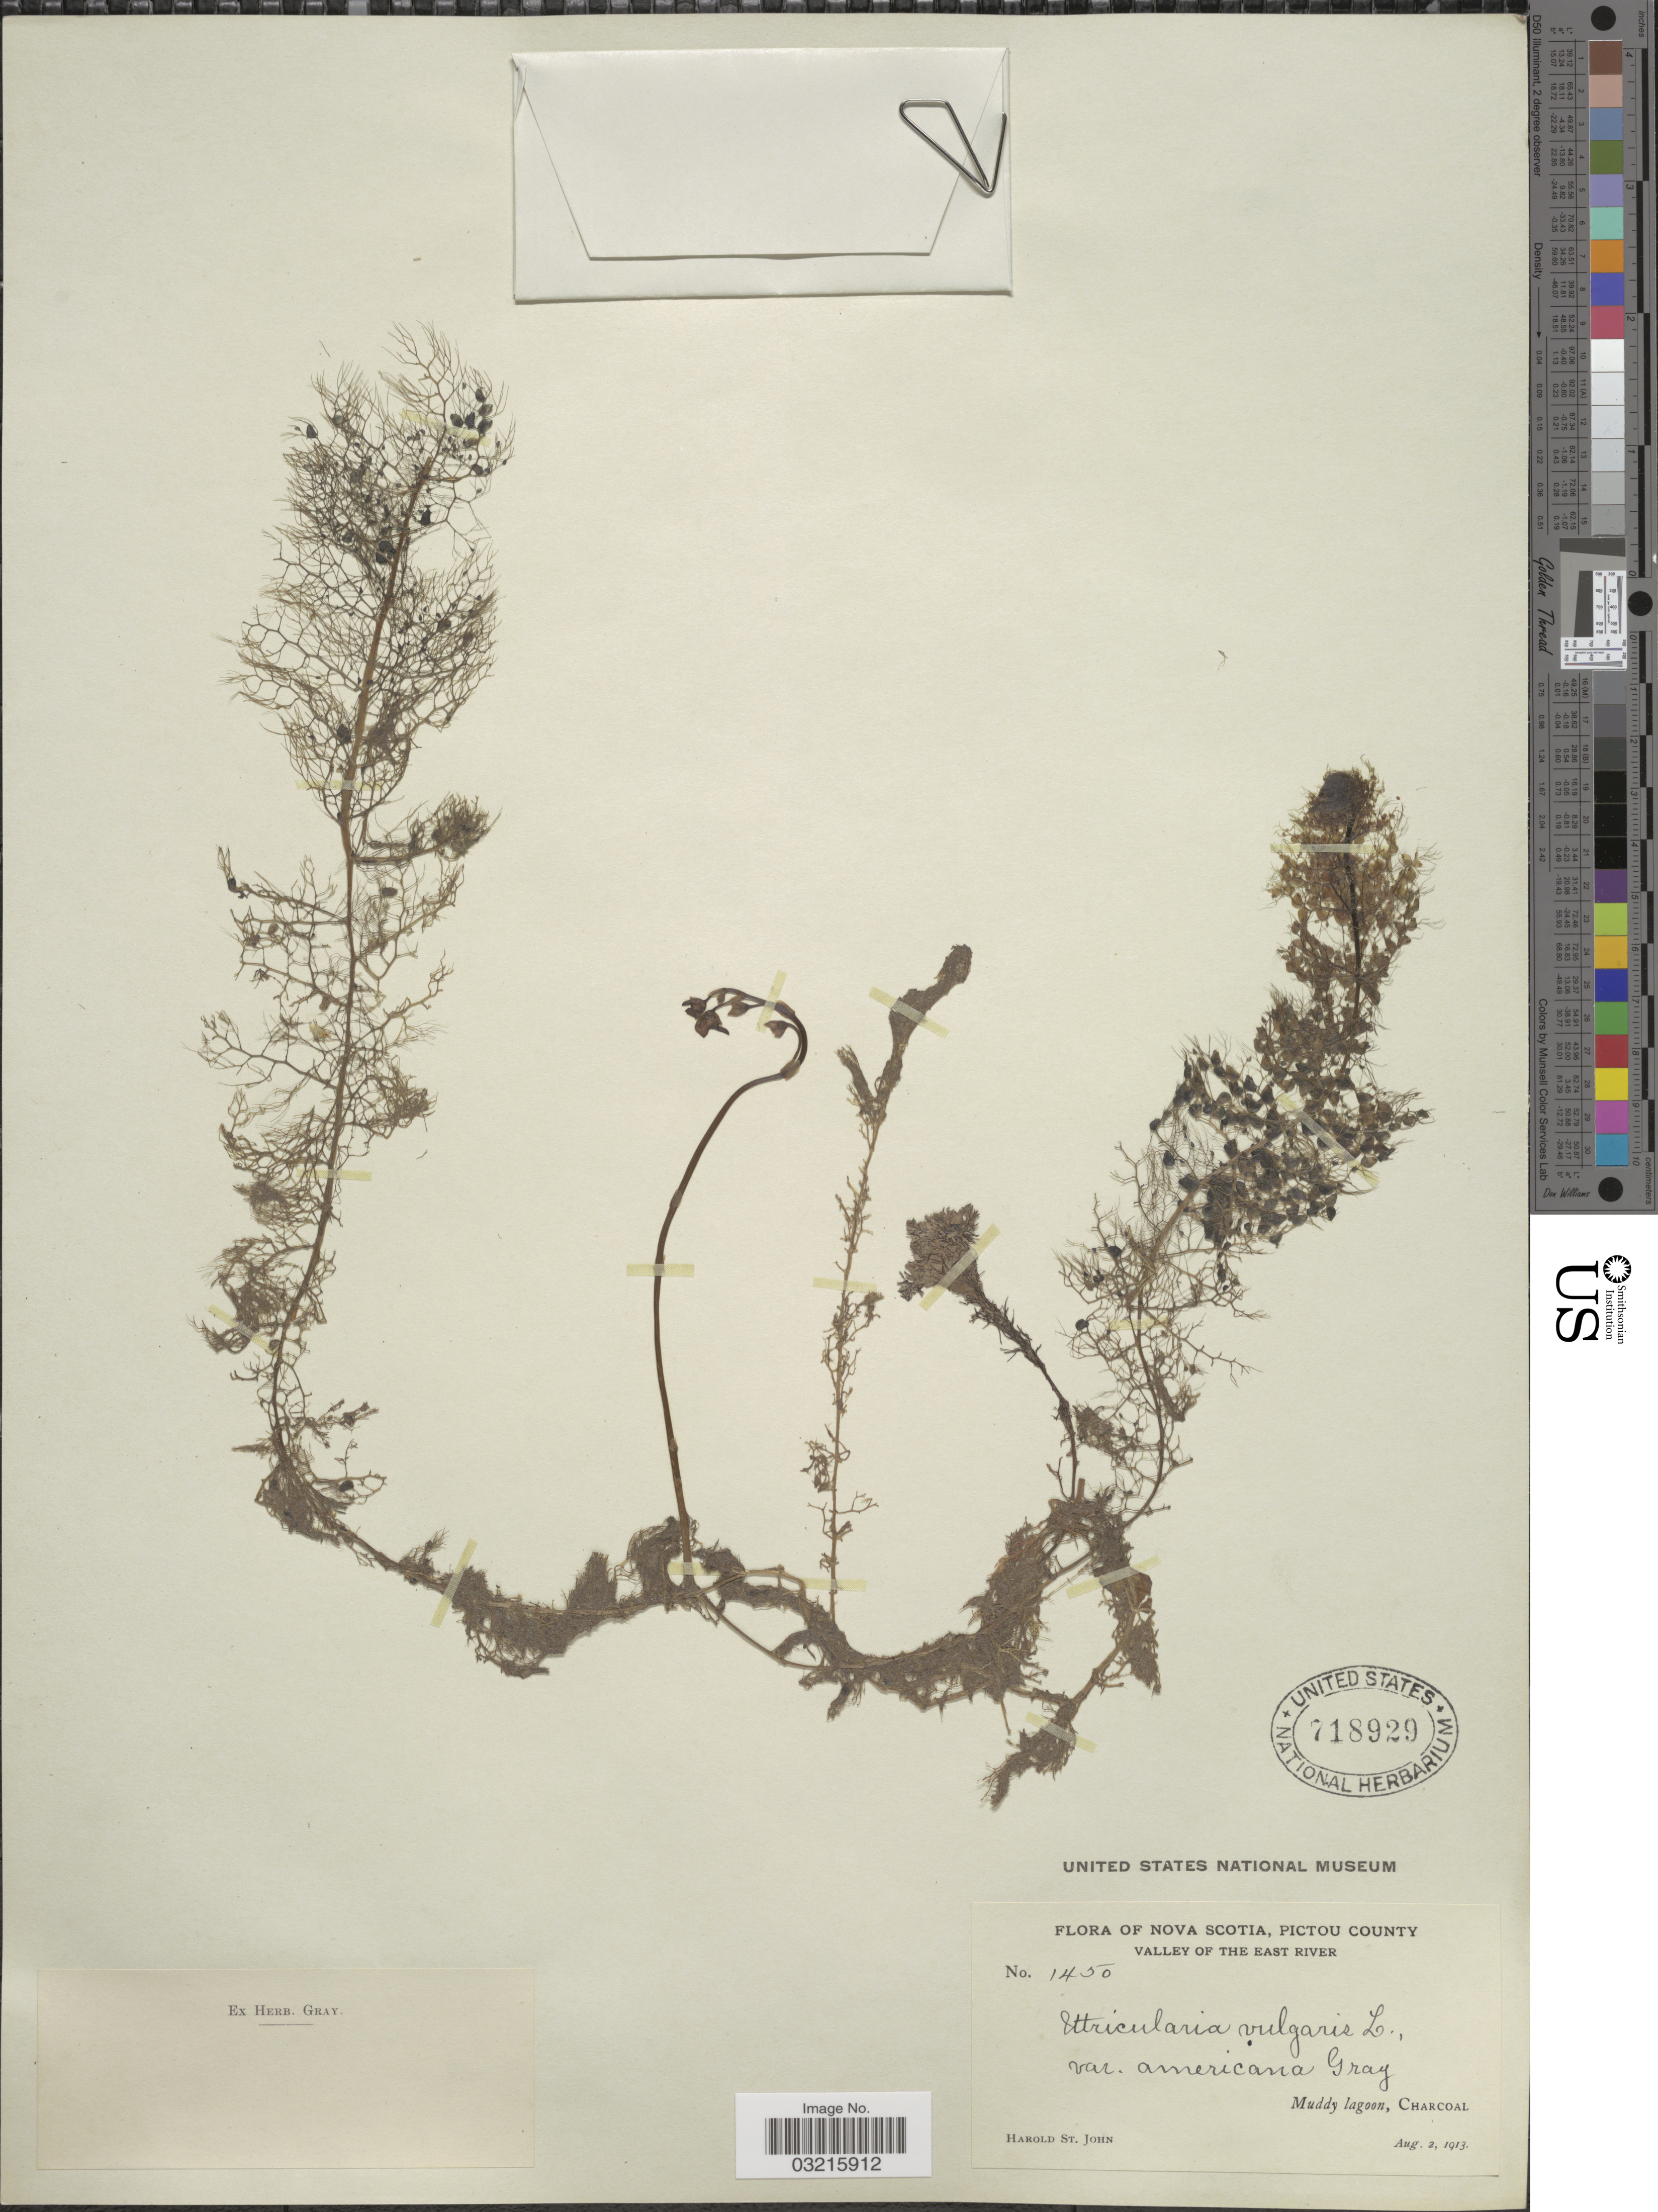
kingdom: Plantae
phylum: Tracheophyta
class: Magnoliopsida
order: Lamiales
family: Lentibulariaceae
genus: Utricularia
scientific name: Utricularia vulgaris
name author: L.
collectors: H. St. John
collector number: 1450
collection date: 1913-08-02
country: Canada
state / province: Nova Scotia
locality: Pictou County. Valley of the East River. Muddy lagoon, Charcoal.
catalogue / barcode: US 718929